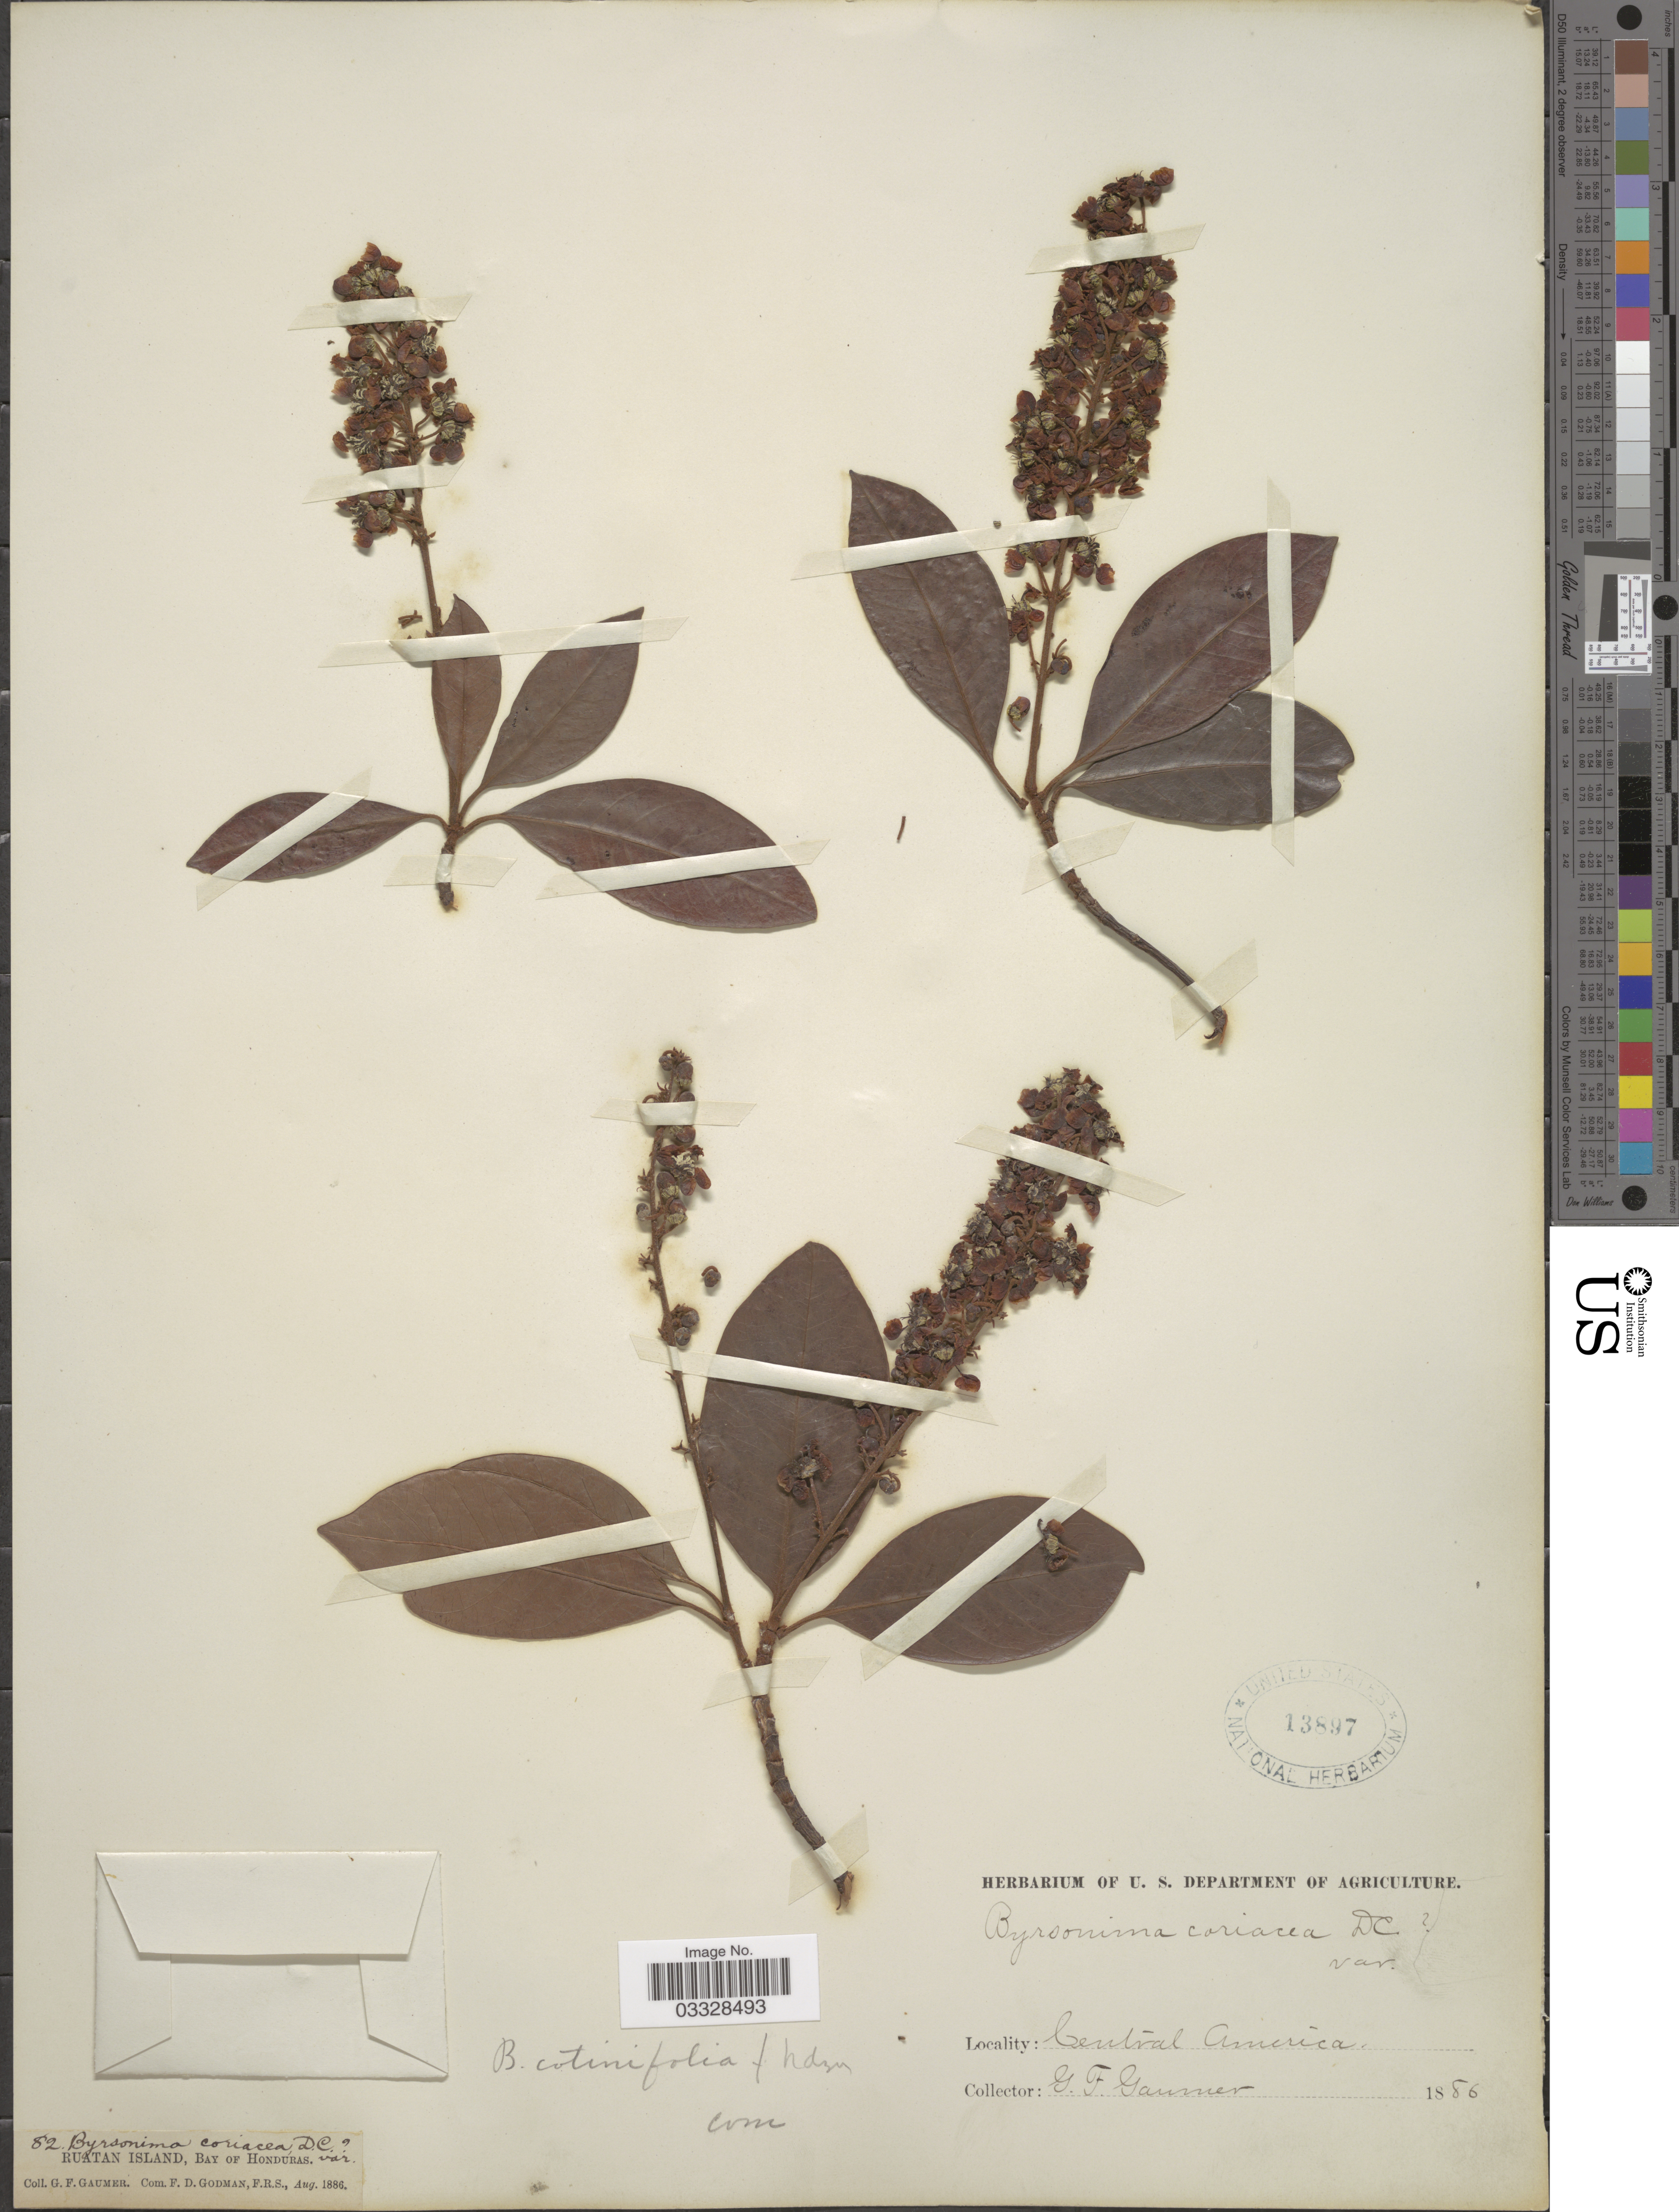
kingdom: Plantae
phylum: Tracheophyta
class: Magnoliopsida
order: Malpighiales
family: Malpighiaceae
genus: Byrsonima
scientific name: Byrsonima crassifolia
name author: (L.) Kunth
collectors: G. F. Gaumer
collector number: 82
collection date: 1886-08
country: Honduras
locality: Ruatan Island, Bay of Honduras.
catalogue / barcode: US 13897